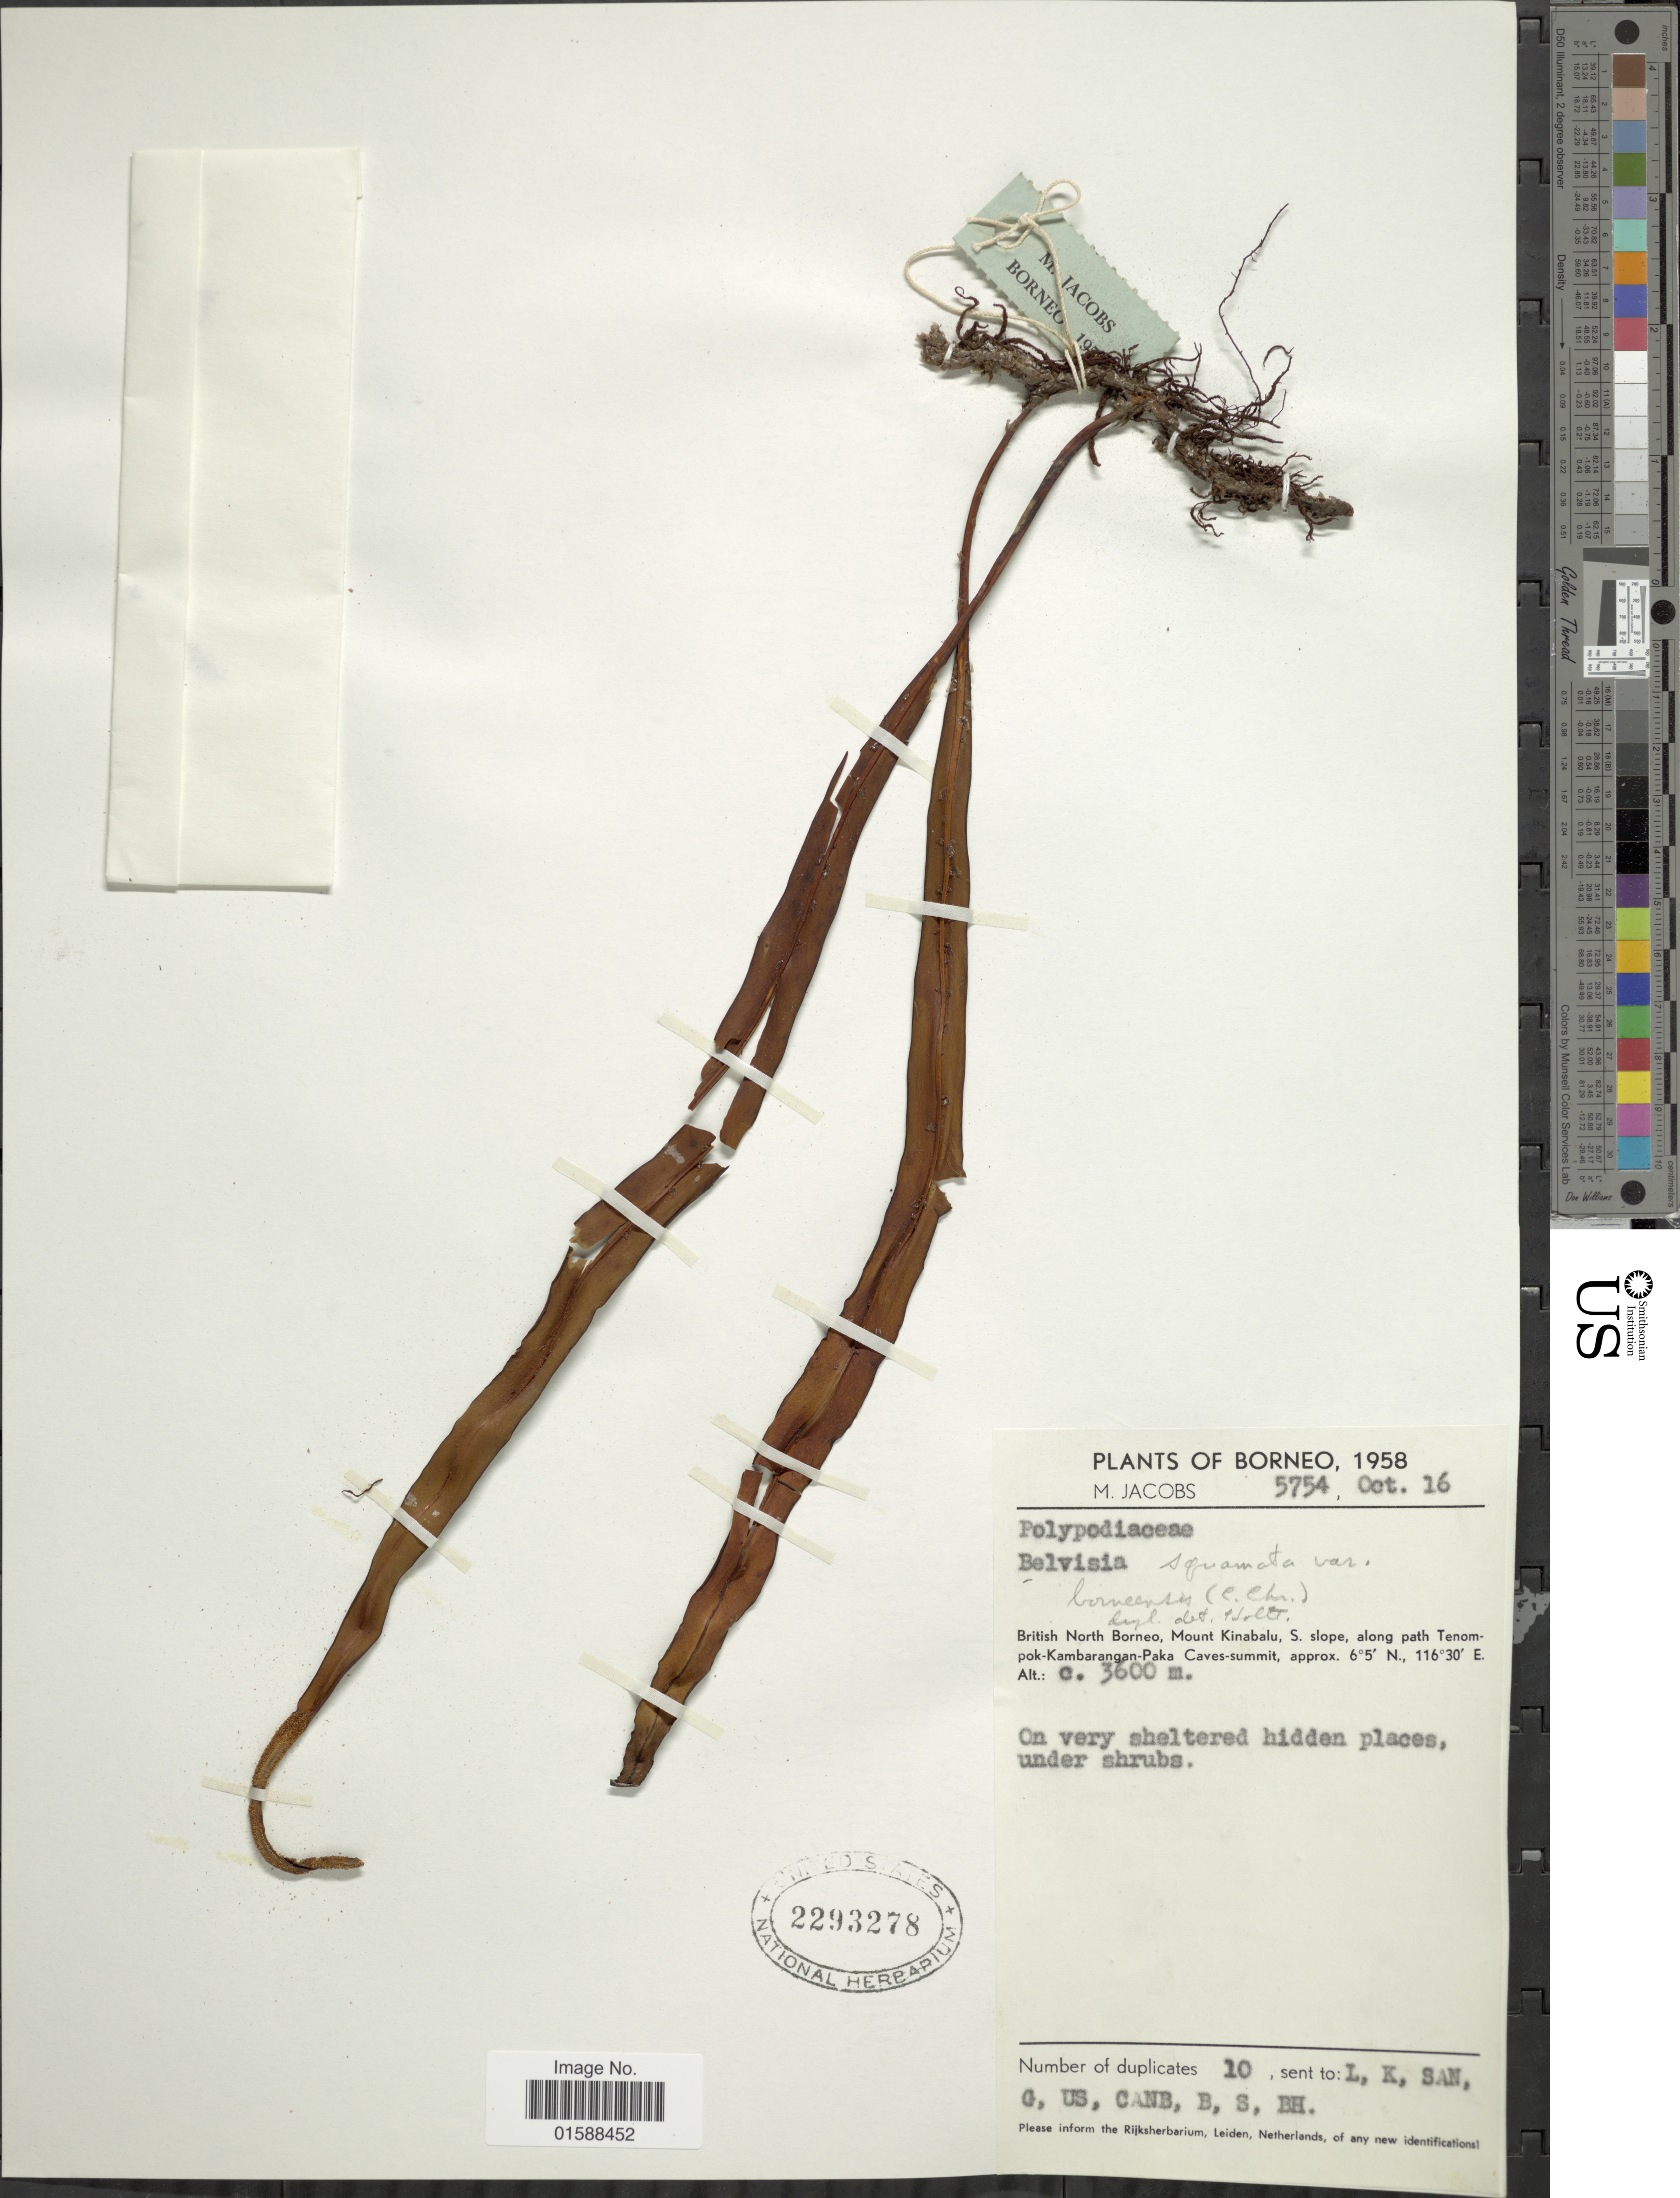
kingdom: Plantae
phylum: Tracheophyta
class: Polypodiopsida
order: Polypodiales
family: Polypodiaceae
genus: Lepisorus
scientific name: Lepisorus sp.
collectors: M. Jacobs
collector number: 5754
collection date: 1958-10-16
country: Malaysia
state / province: Sabah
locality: British North Borneo, Mount Kinabalu, S. slope, along path Tenompok-Kambarangan-Paka Caves-summit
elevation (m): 3600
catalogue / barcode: US 2293278